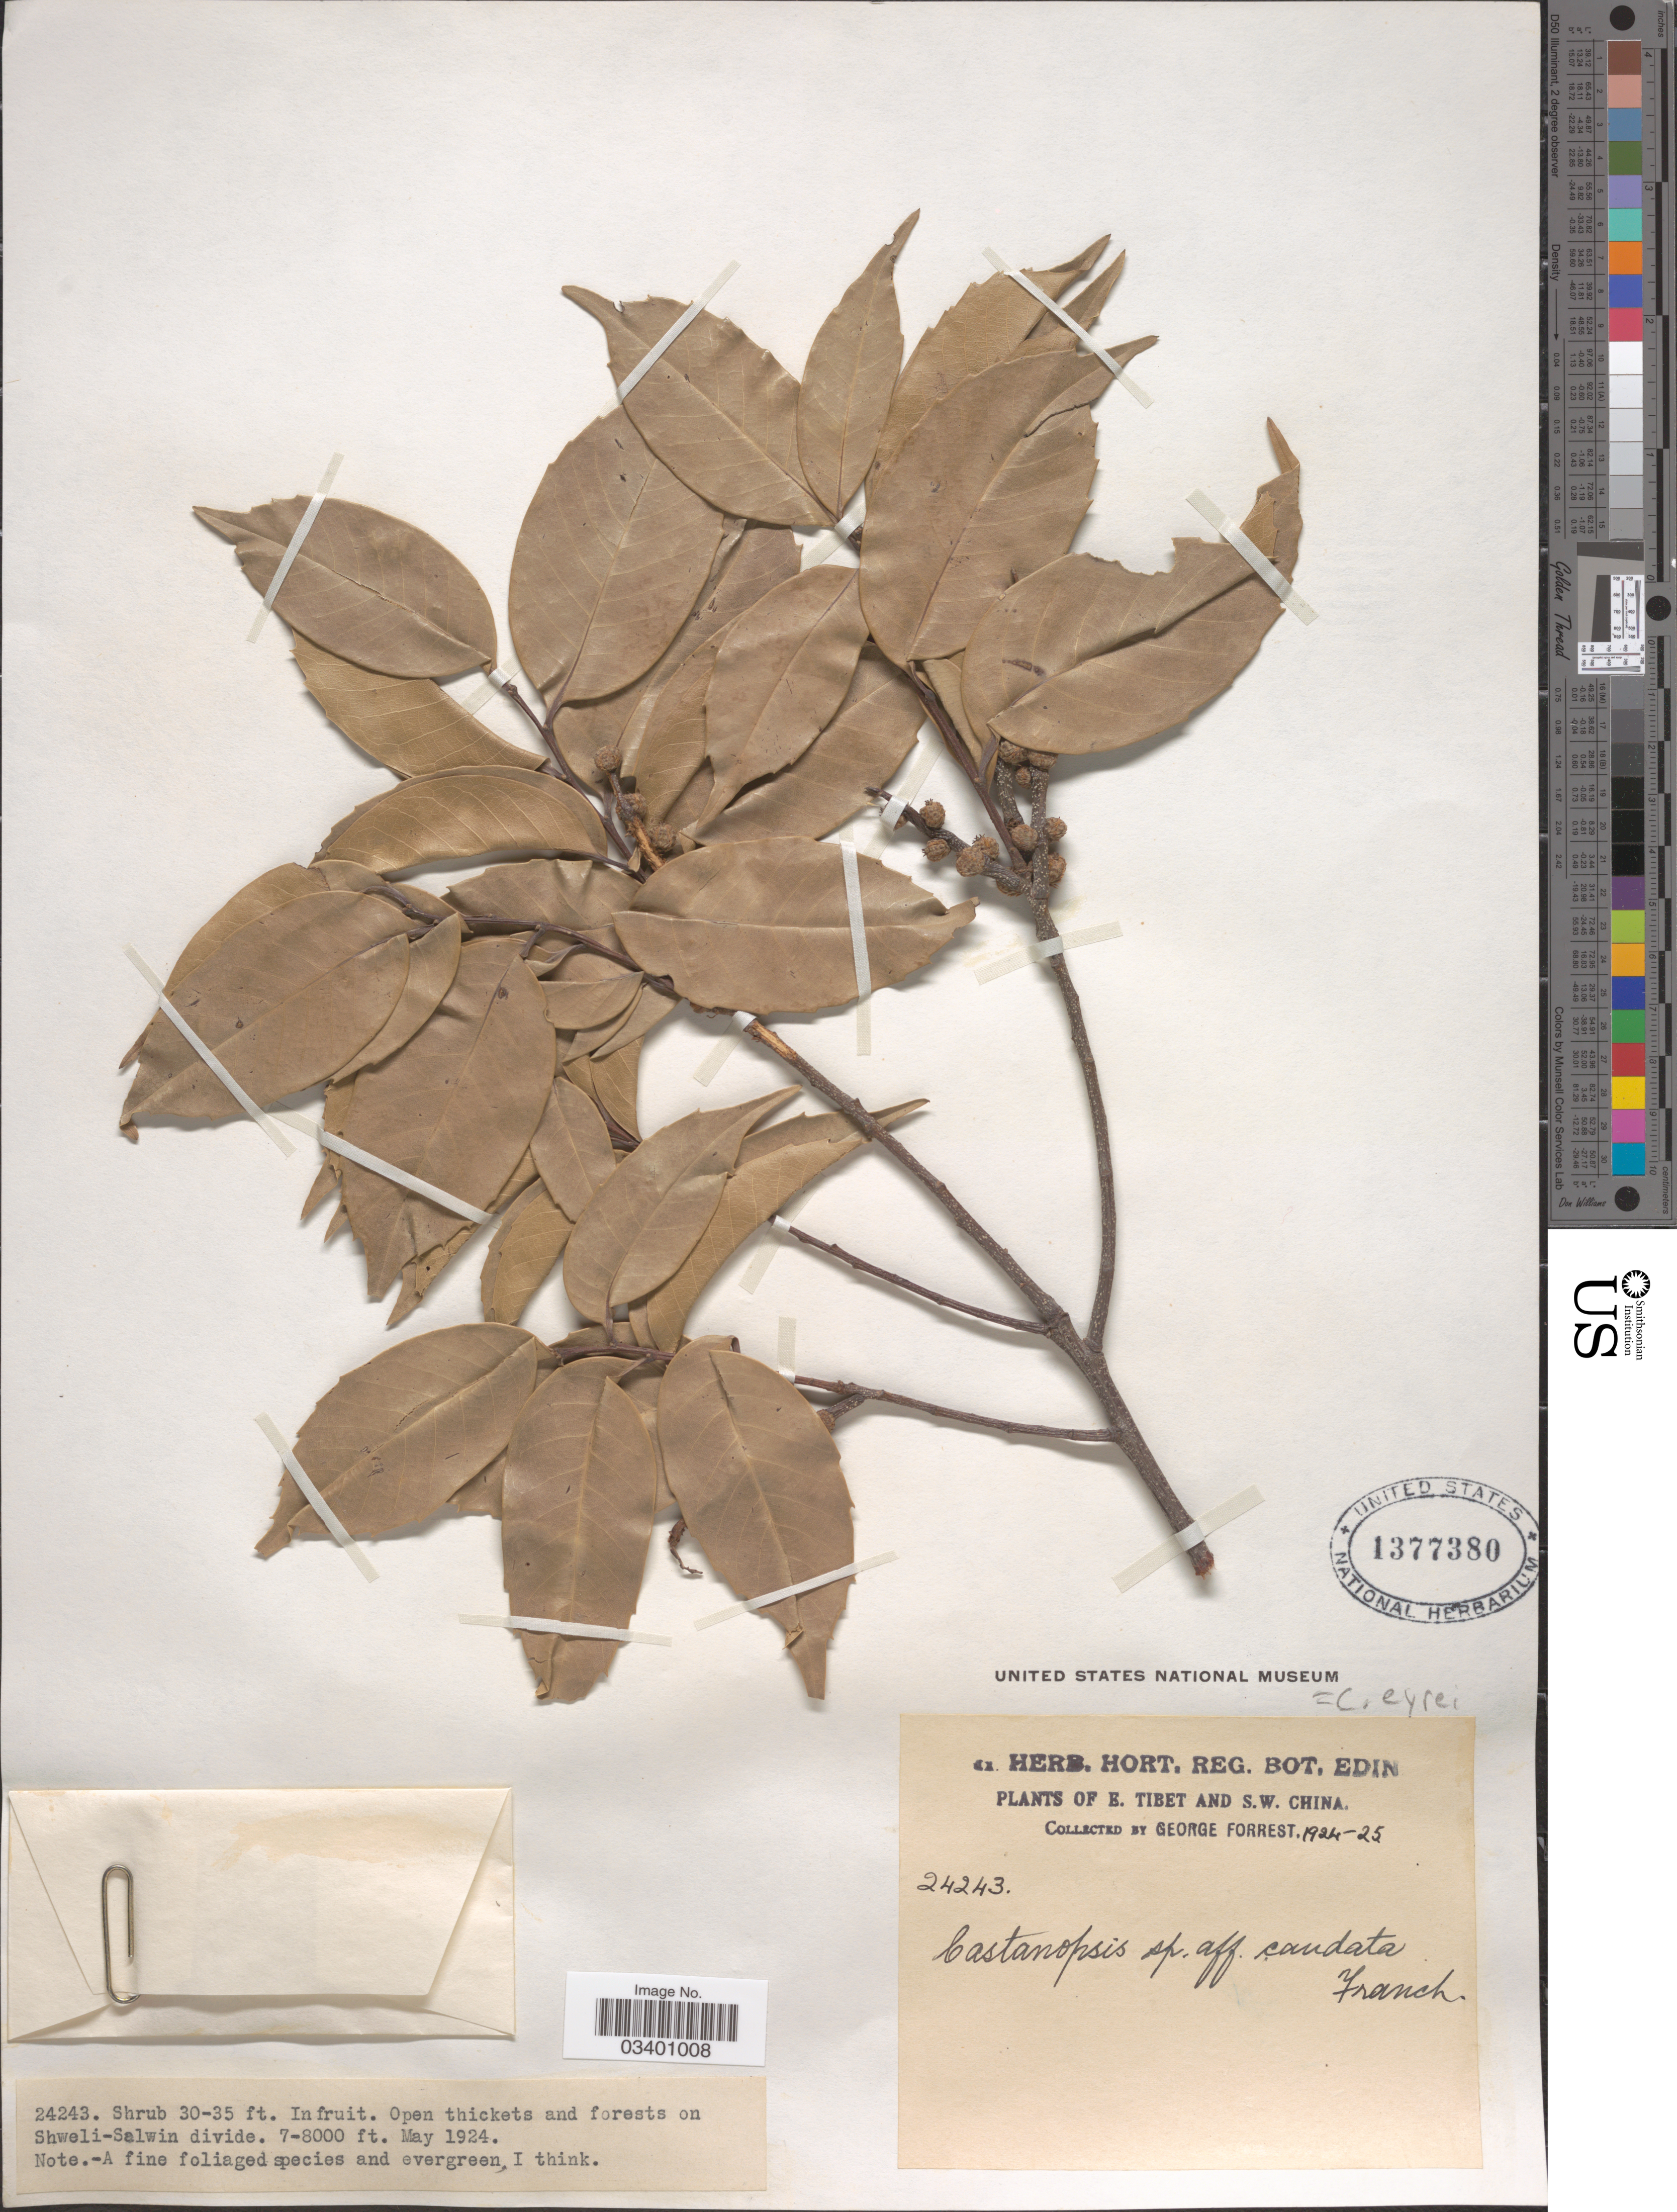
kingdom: Plantae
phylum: Tracheophyta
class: Magnoliopsida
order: Fagales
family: Fagaceae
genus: Castanopsis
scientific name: Castanopsis eyrei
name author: Tutcher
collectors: G. Forrest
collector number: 24243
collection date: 1924-05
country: China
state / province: Xizang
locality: E. Tibet and S.W. China. Open thickets and forests on Shweli-Salwin divide.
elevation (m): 2134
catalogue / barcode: US 1377380